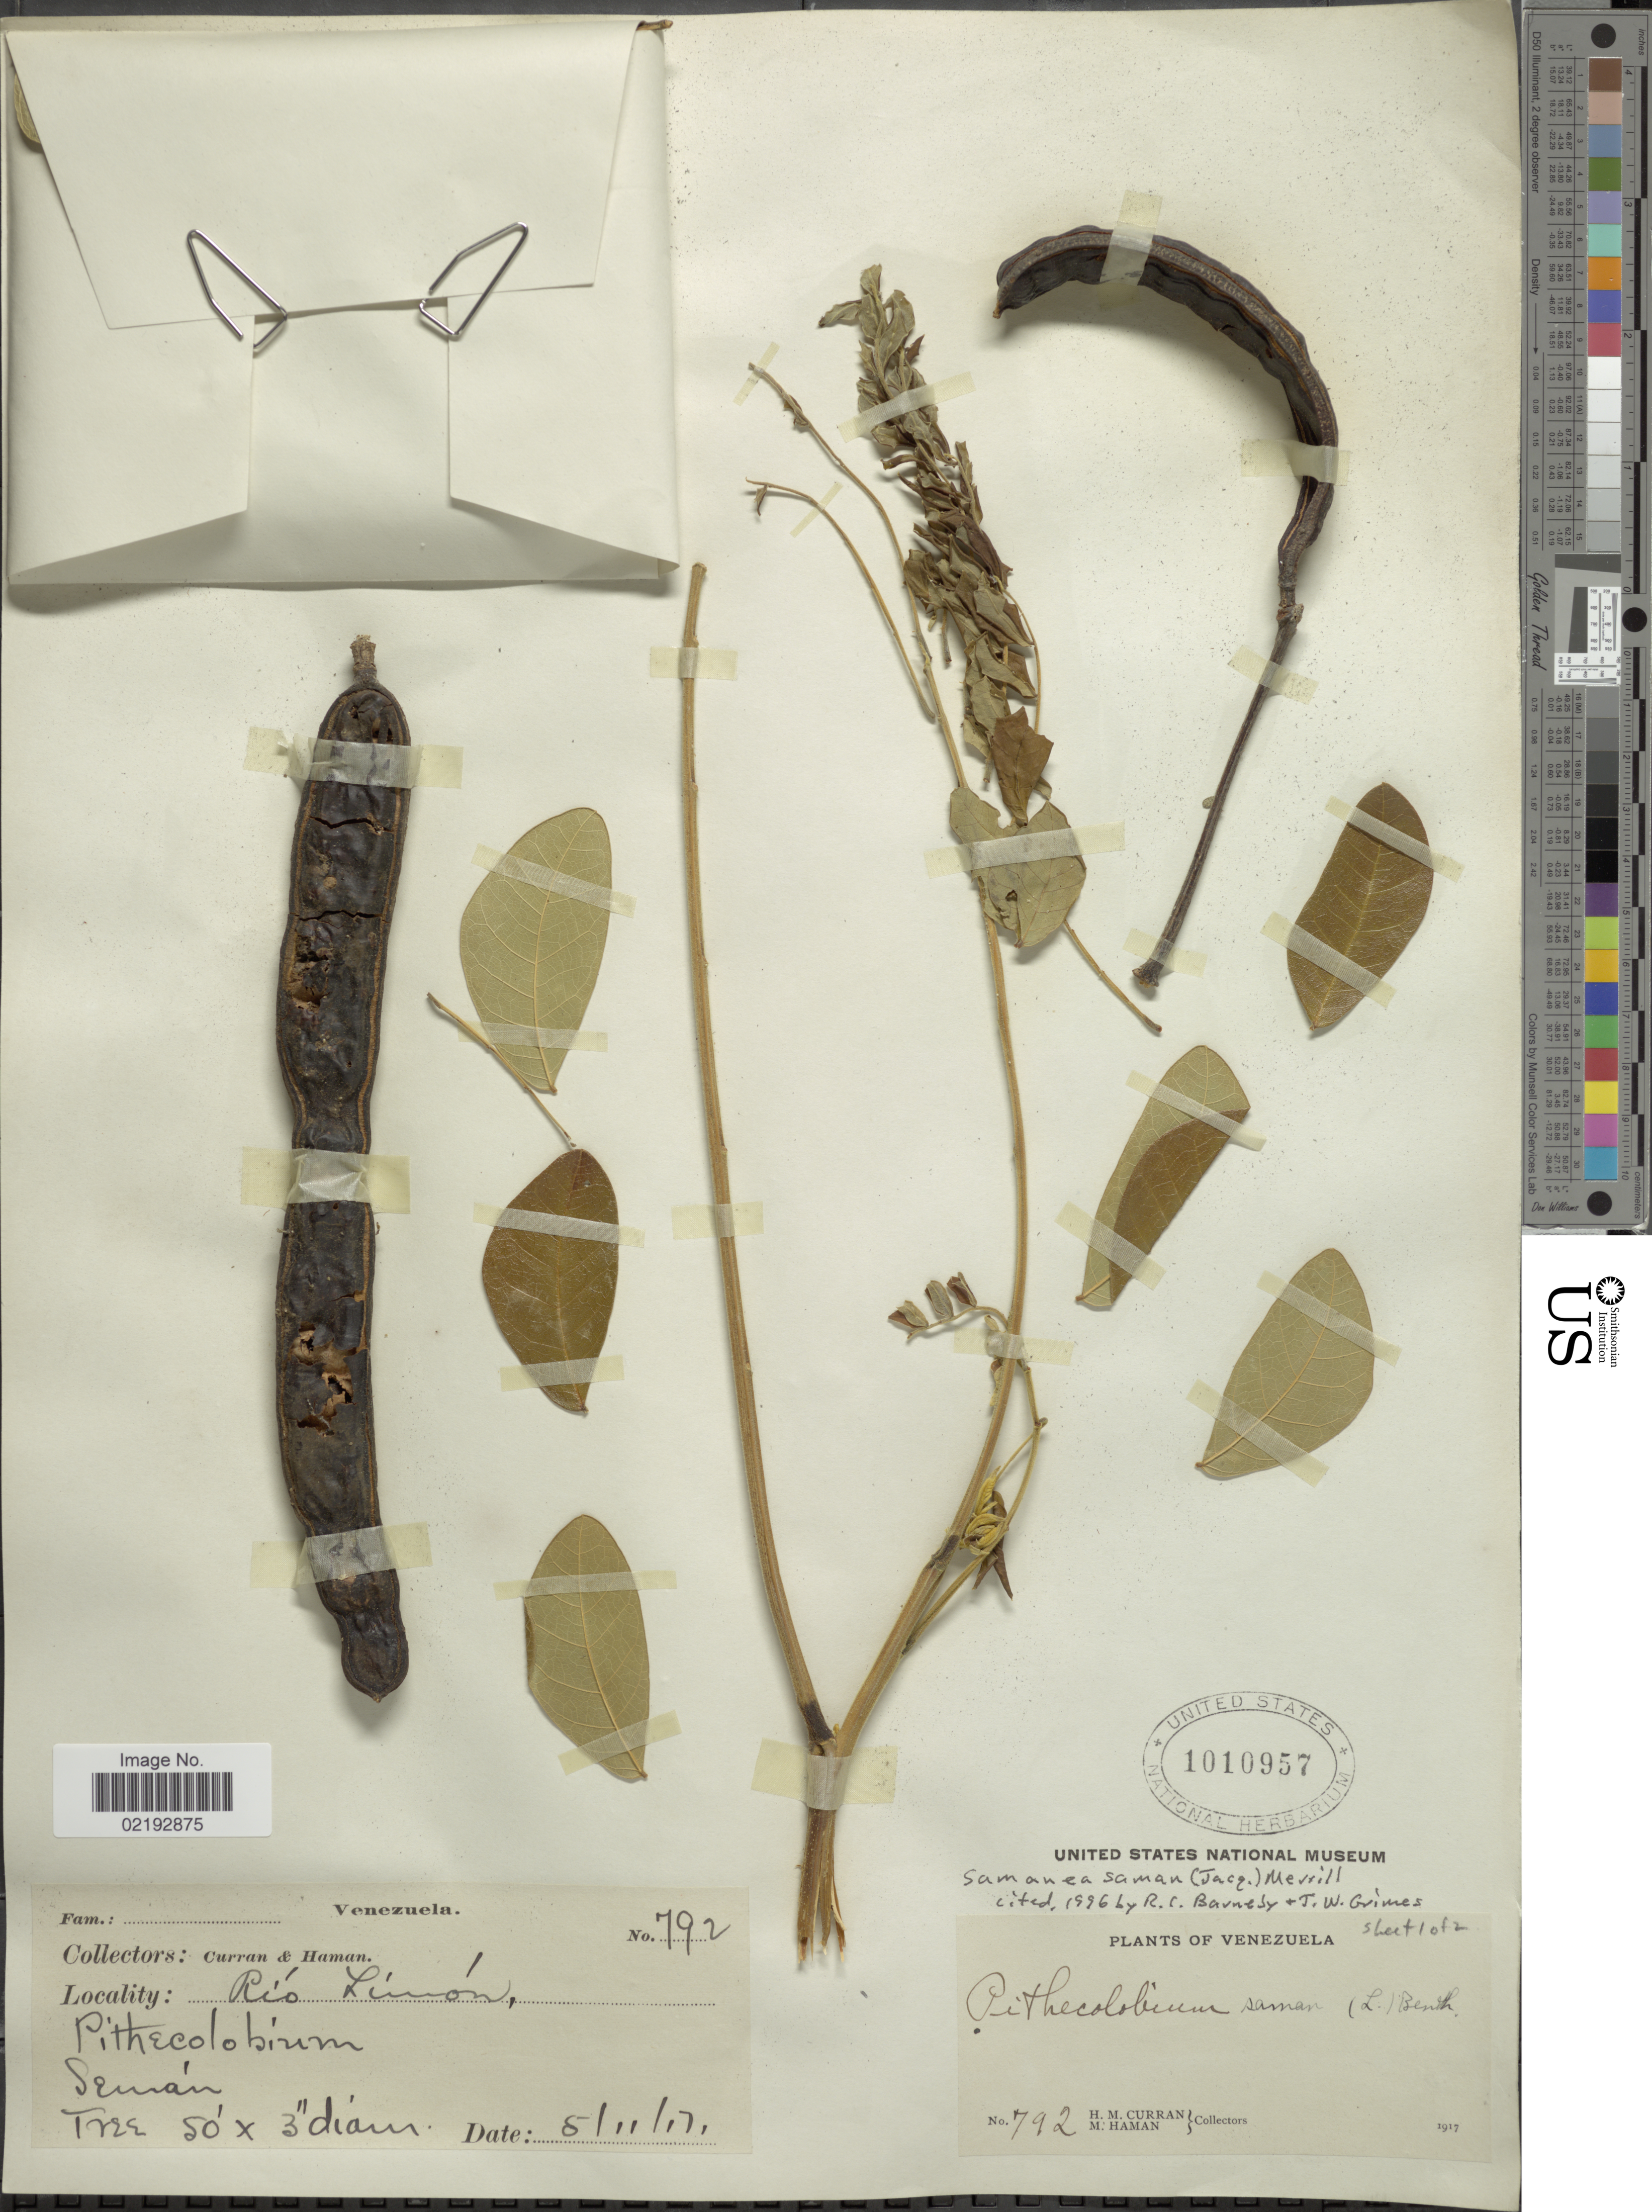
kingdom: Plantae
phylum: Tracheophyta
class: Magnoliopsida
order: Fabales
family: Fabaceae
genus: Samanea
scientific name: Samanea saman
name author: (Jacq.) Merr.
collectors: H. M. Curran & M. Haman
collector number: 792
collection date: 1917-11-05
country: Venezuela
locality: Rio Limon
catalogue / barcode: US 1010957